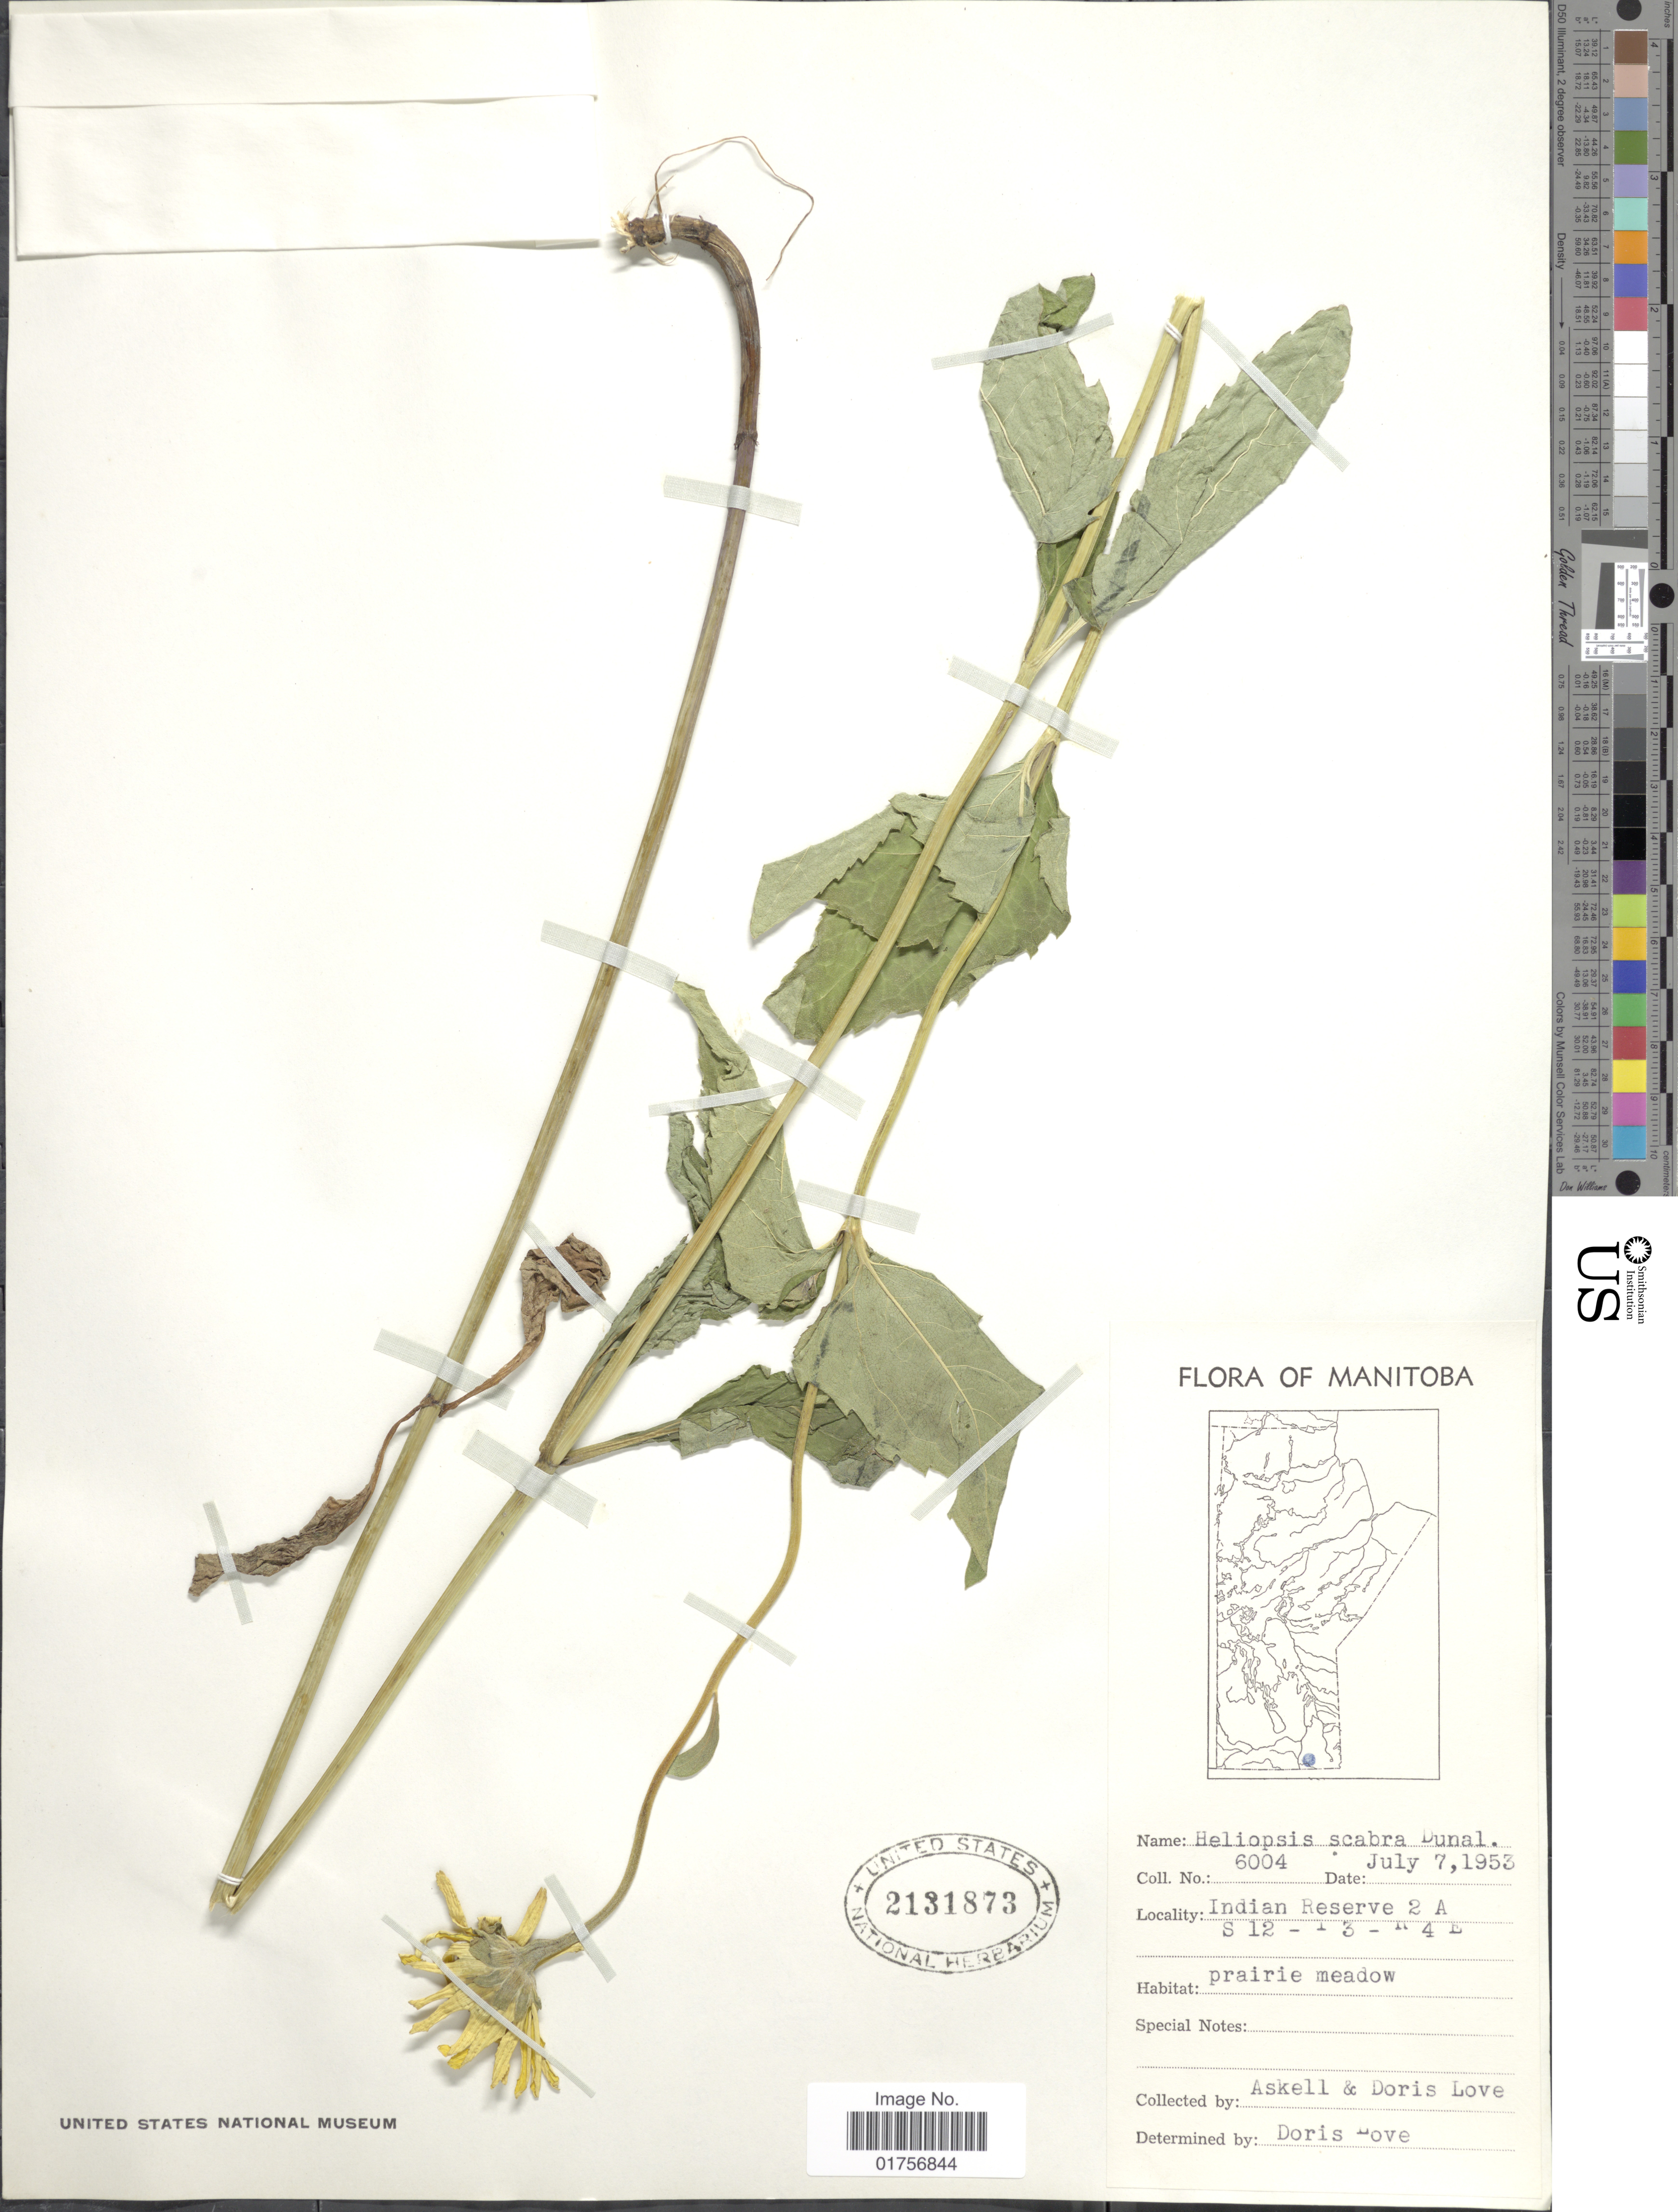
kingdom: Plantae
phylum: Tracheophyta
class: Magnoliopsida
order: Asterales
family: Asteraceae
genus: Heliopsis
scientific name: Heliopsis helianthoides subsp. occidentalis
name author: T.R. Fisher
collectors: Á. Löve & D. Löve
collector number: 6004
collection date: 1953-07-07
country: Canada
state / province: Manitoba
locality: Indian Reserve 2 A, S 12 - T 3, K 4 E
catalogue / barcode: US 2131873